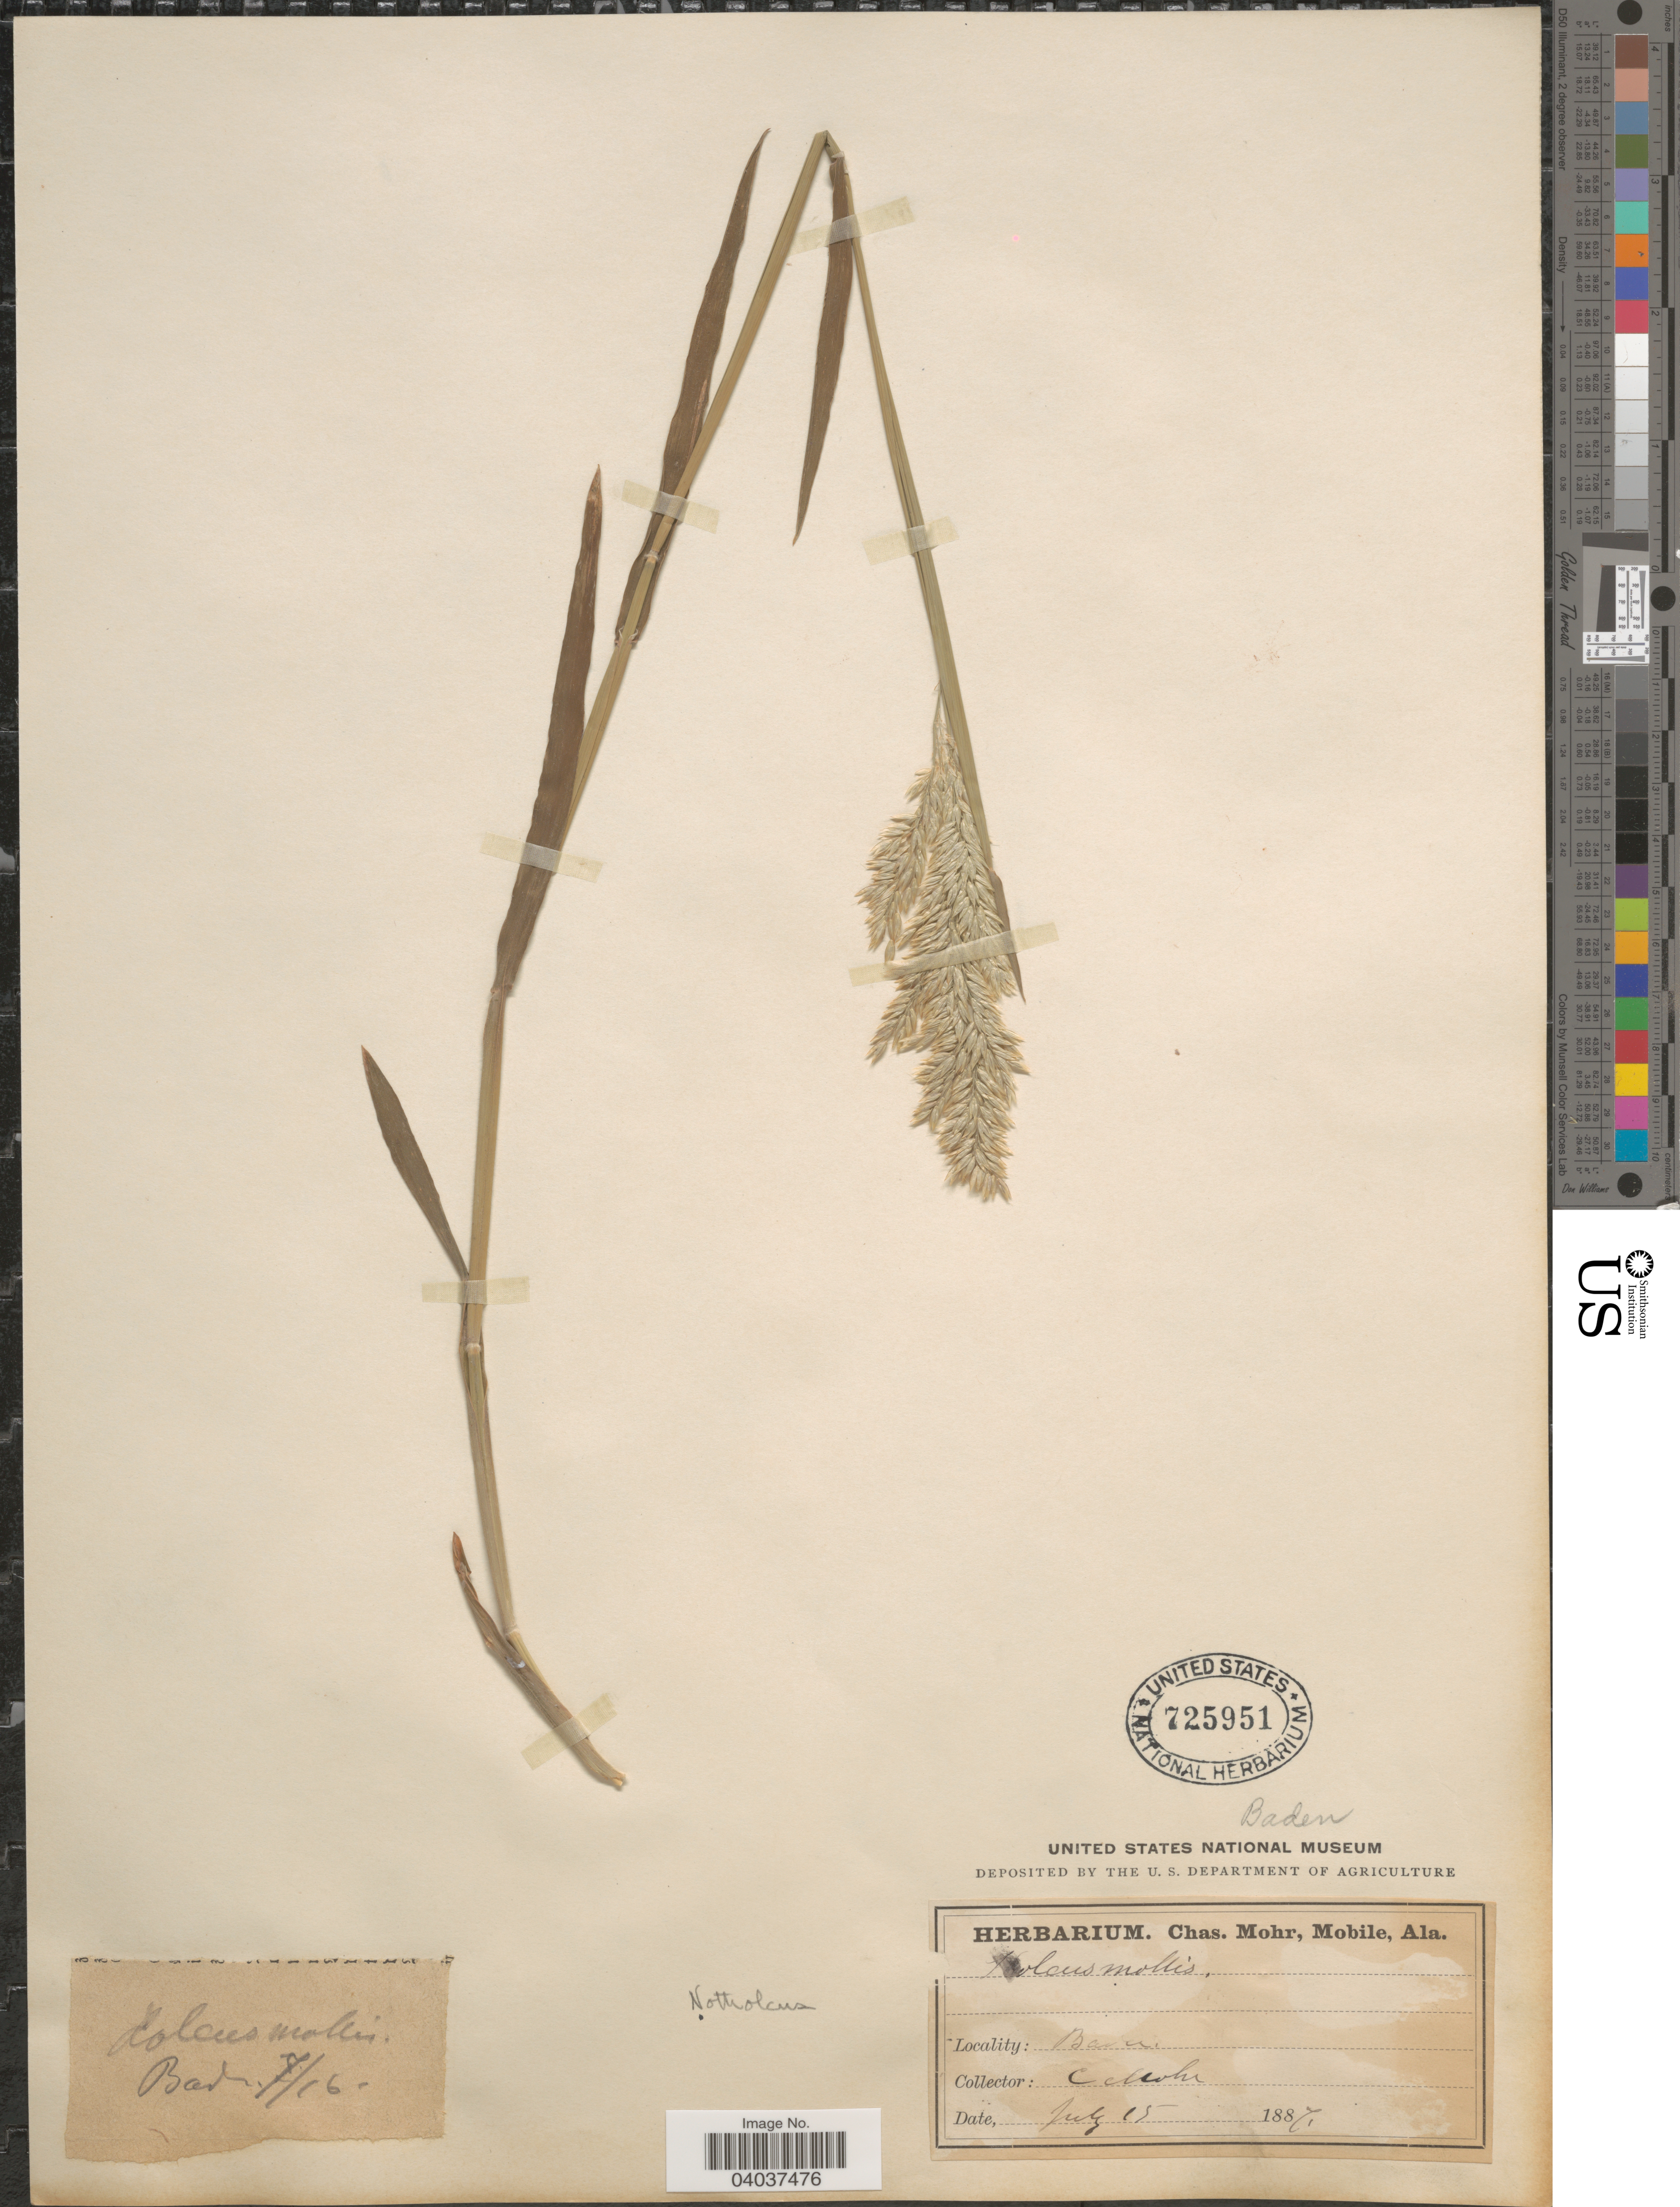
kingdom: Plantae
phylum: Tracheophyta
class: Liliopsida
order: Poales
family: Poaceae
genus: Holcus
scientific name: Holcus mollis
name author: L.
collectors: Mohr, C. T. (herbarium)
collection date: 1887-07-15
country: Germany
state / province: Baden-Württemberg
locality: Baden.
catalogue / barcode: US 725951